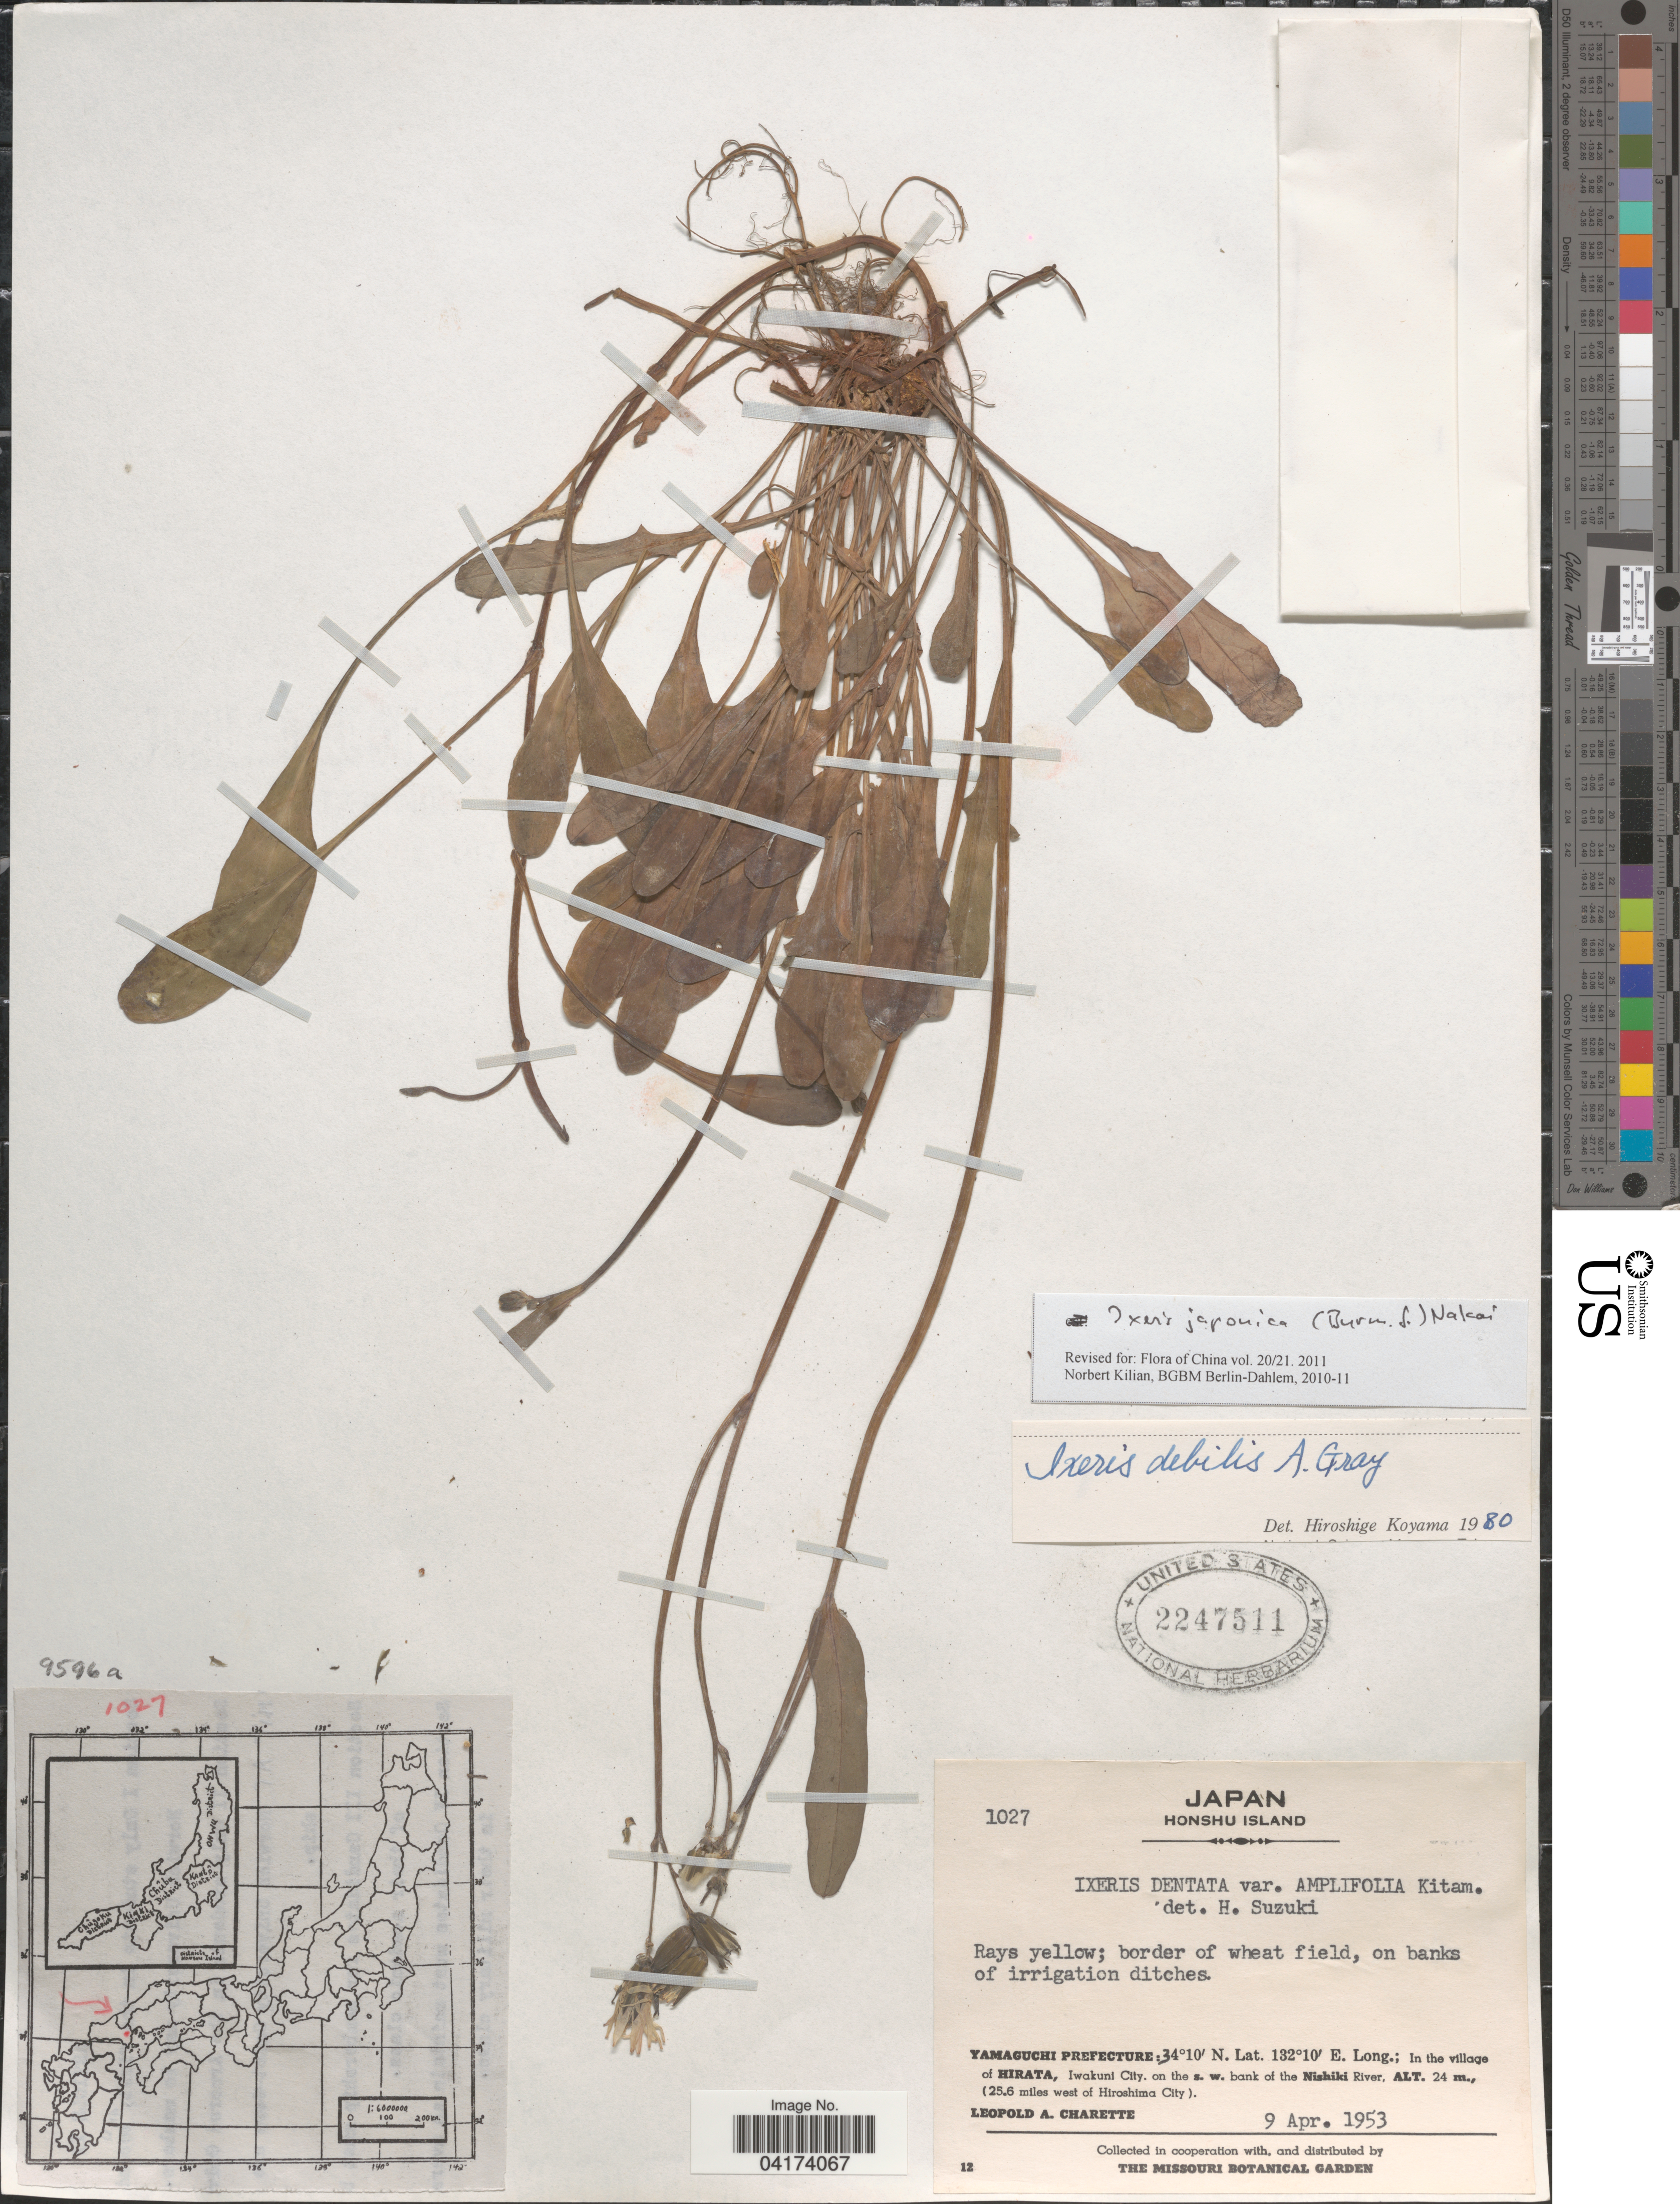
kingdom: Plantae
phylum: Tracheophyta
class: Magnoliopsida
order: Asterales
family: Asteraceae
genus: Ixeris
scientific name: Ixeris debilis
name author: (Thunb.) A. Gray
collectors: L. A. Charette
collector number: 1027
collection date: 1953-04-09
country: Japan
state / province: Yamaguti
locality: Honshu Island. Yamaguchi Prefecture. In the village of Hirata, Iwakuni City, on the s. w. bank of the Nishiki River. (25.6 miles west of Hiroshima City).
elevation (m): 24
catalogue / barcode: US 2247511